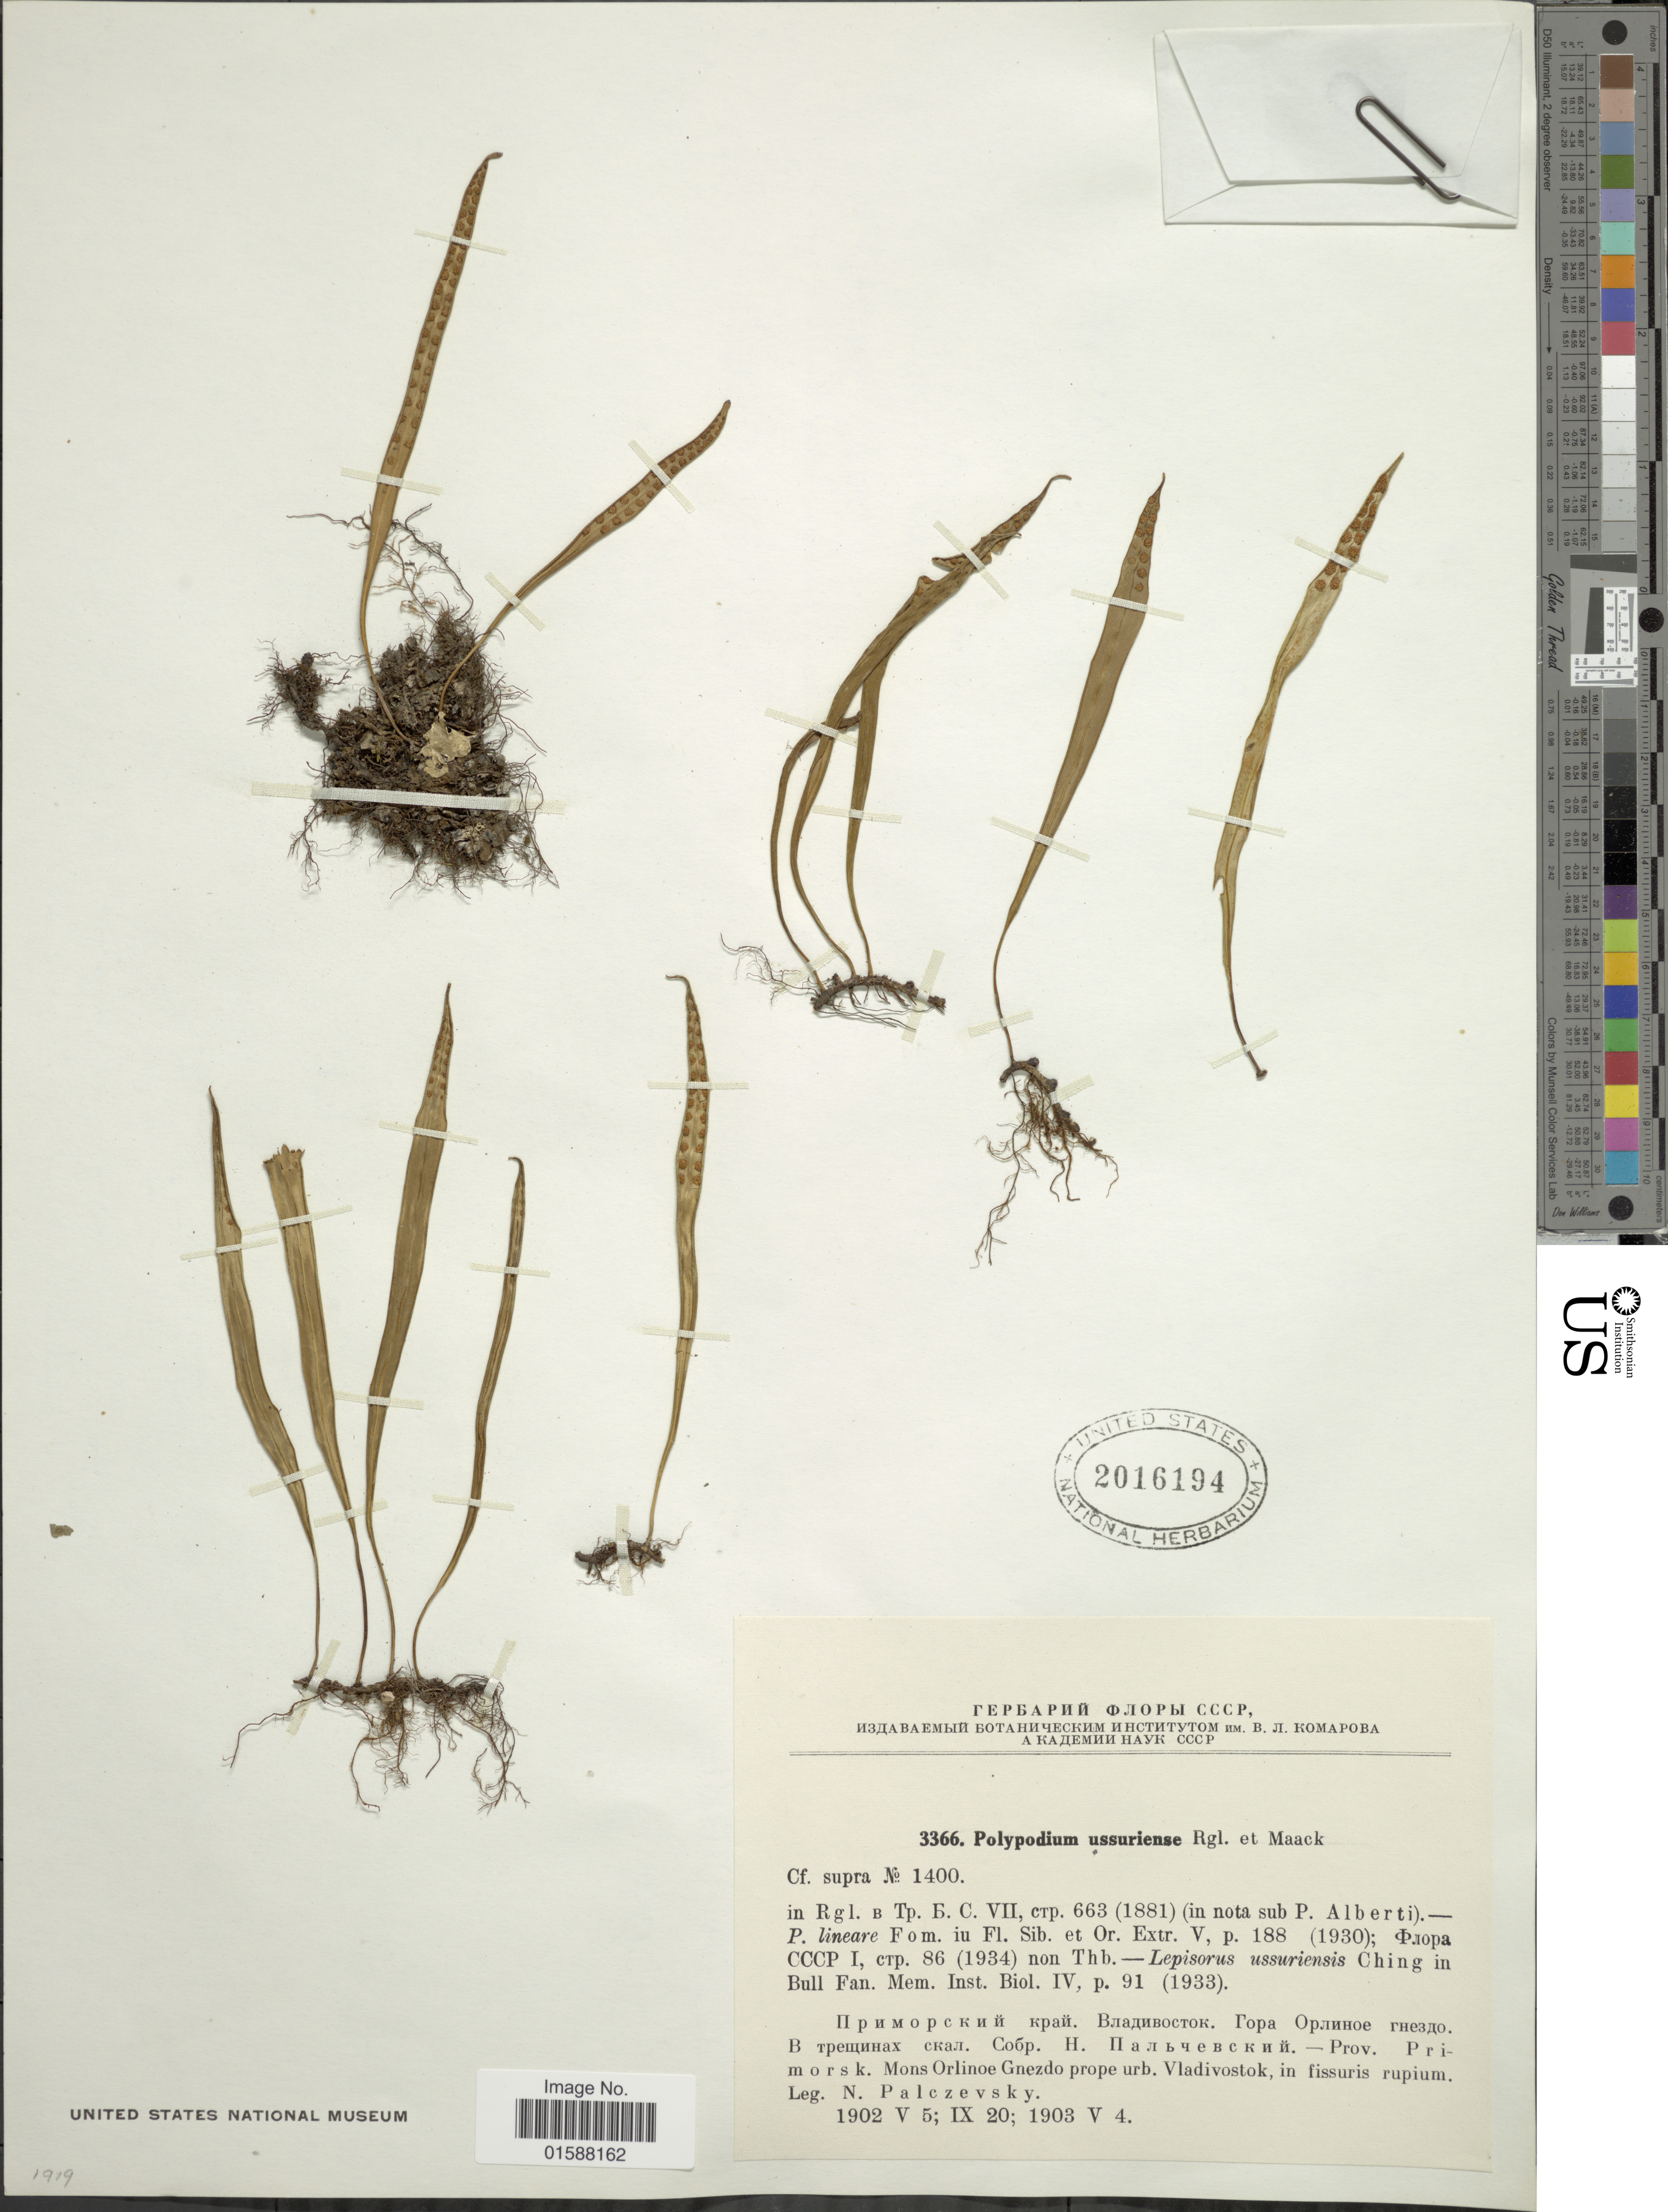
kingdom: Plantae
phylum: Tracheophyta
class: Polypodiopsida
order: Polypodiales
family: Polypodiaceae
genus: Lepisorus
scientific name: Lepisorus ussuriensis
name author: (Regel & Mack.) Ching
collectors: N. Palczevsky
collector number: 3366?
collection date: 1902-05-05/1903-05-04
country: Russian Federation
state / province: Primorsky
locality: Prov. Primorsk. Mons Orlinoe Gnezdo prope urb. Vladivostok, in fissuris rupium [unsure placement]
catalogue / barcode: US 2016194